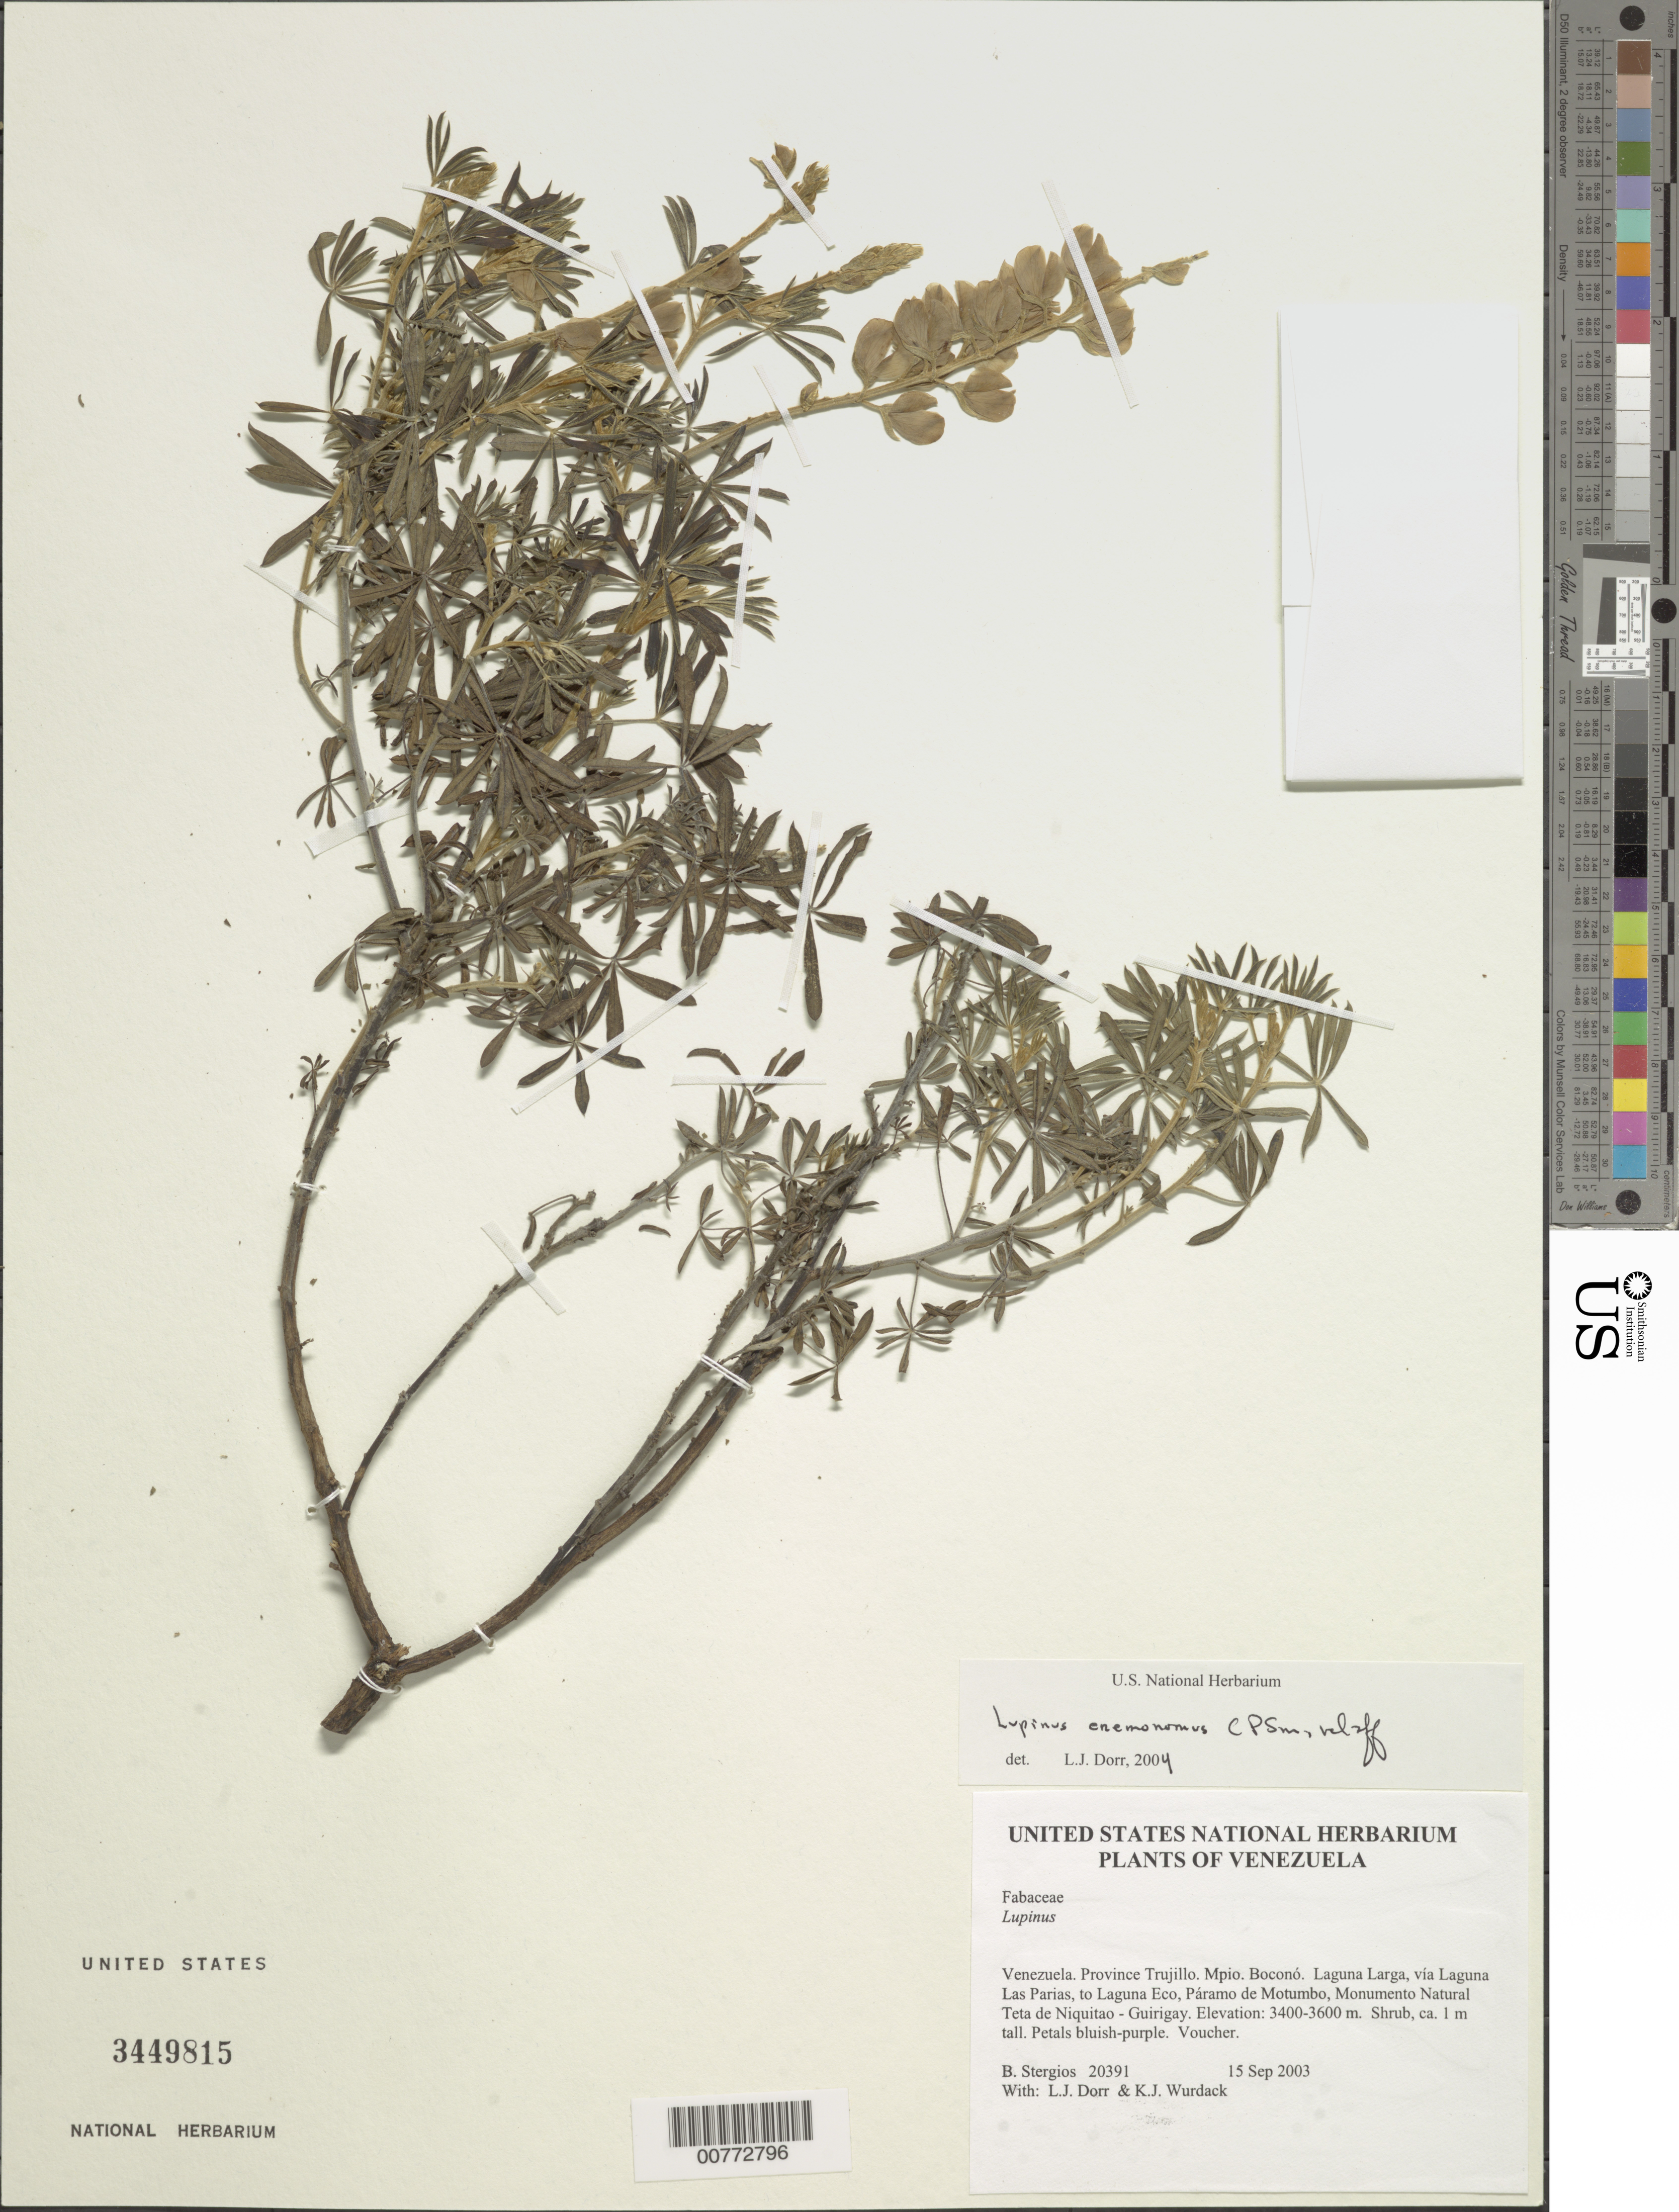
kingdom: Plantae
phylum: Tracheophyta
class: Magnoliopsida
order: Fabales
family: Fabaceae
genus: Lupinus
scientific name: Lupinus eremonomus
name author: C.P. Sm.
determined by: Dorr, L. J., (BOT), Smithsonian Institution - National Museum of Natural History (UNITED STATES)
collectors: B. G. Stergios, L. J. Dorr & K. Wurdack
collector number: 20391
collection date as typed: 15 Sep 2003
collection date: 2003-09-15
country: Venezuela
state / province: Trujillo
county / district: Boconó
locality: Laguna Larga, vía Laguna Las Parias, to Laguna Eco, Páramo de Motumbo, Monumento Natural Teta de Niquitao - Guirigay.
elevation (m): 3400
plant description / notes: OXF, PORT, US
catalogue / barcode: US 3449815